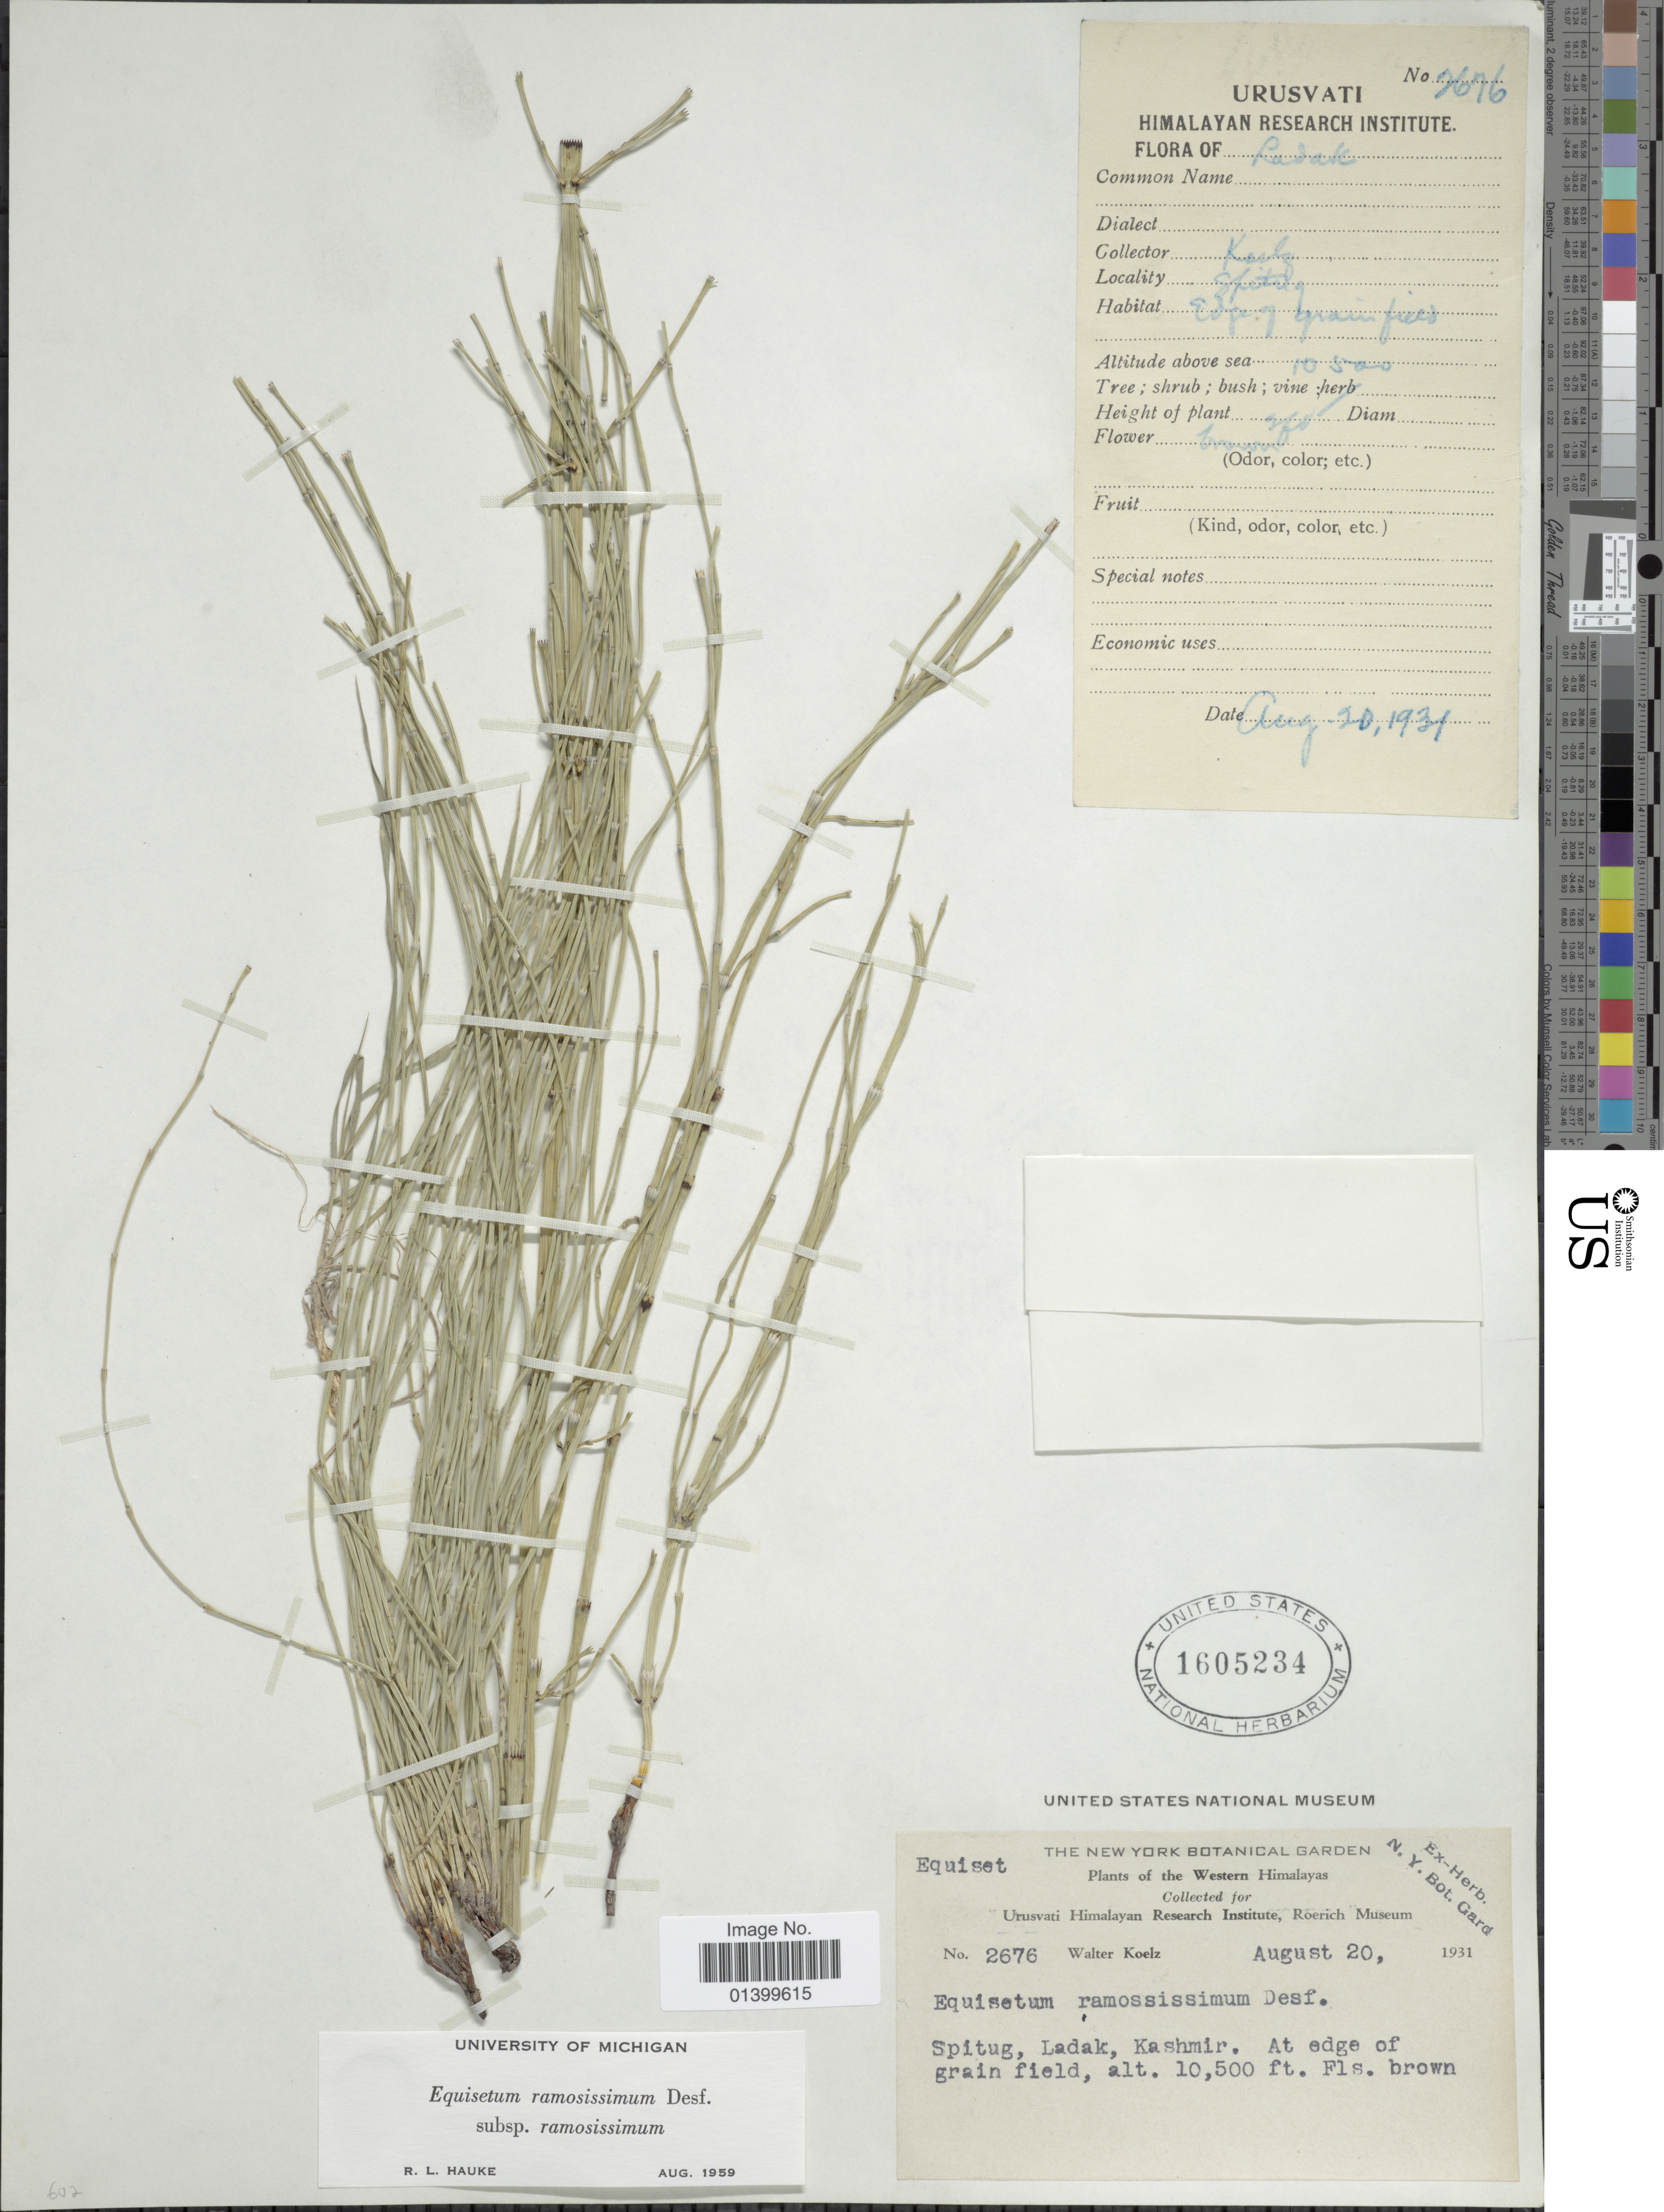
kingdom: Plantae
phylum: Tracheophyta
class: Polypodiopsida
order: Equisetales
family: Equisetaceae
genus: Equisetum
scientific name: Equisetum ramosissimum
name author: Desf.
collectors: W. N. Koelz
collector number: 2676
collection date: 1931-08-20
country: India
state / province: Ladakh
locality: Plants of the Western Himalayas. Spitug, Ladak, Kashmir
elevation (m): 3200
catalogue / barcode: US 1605234